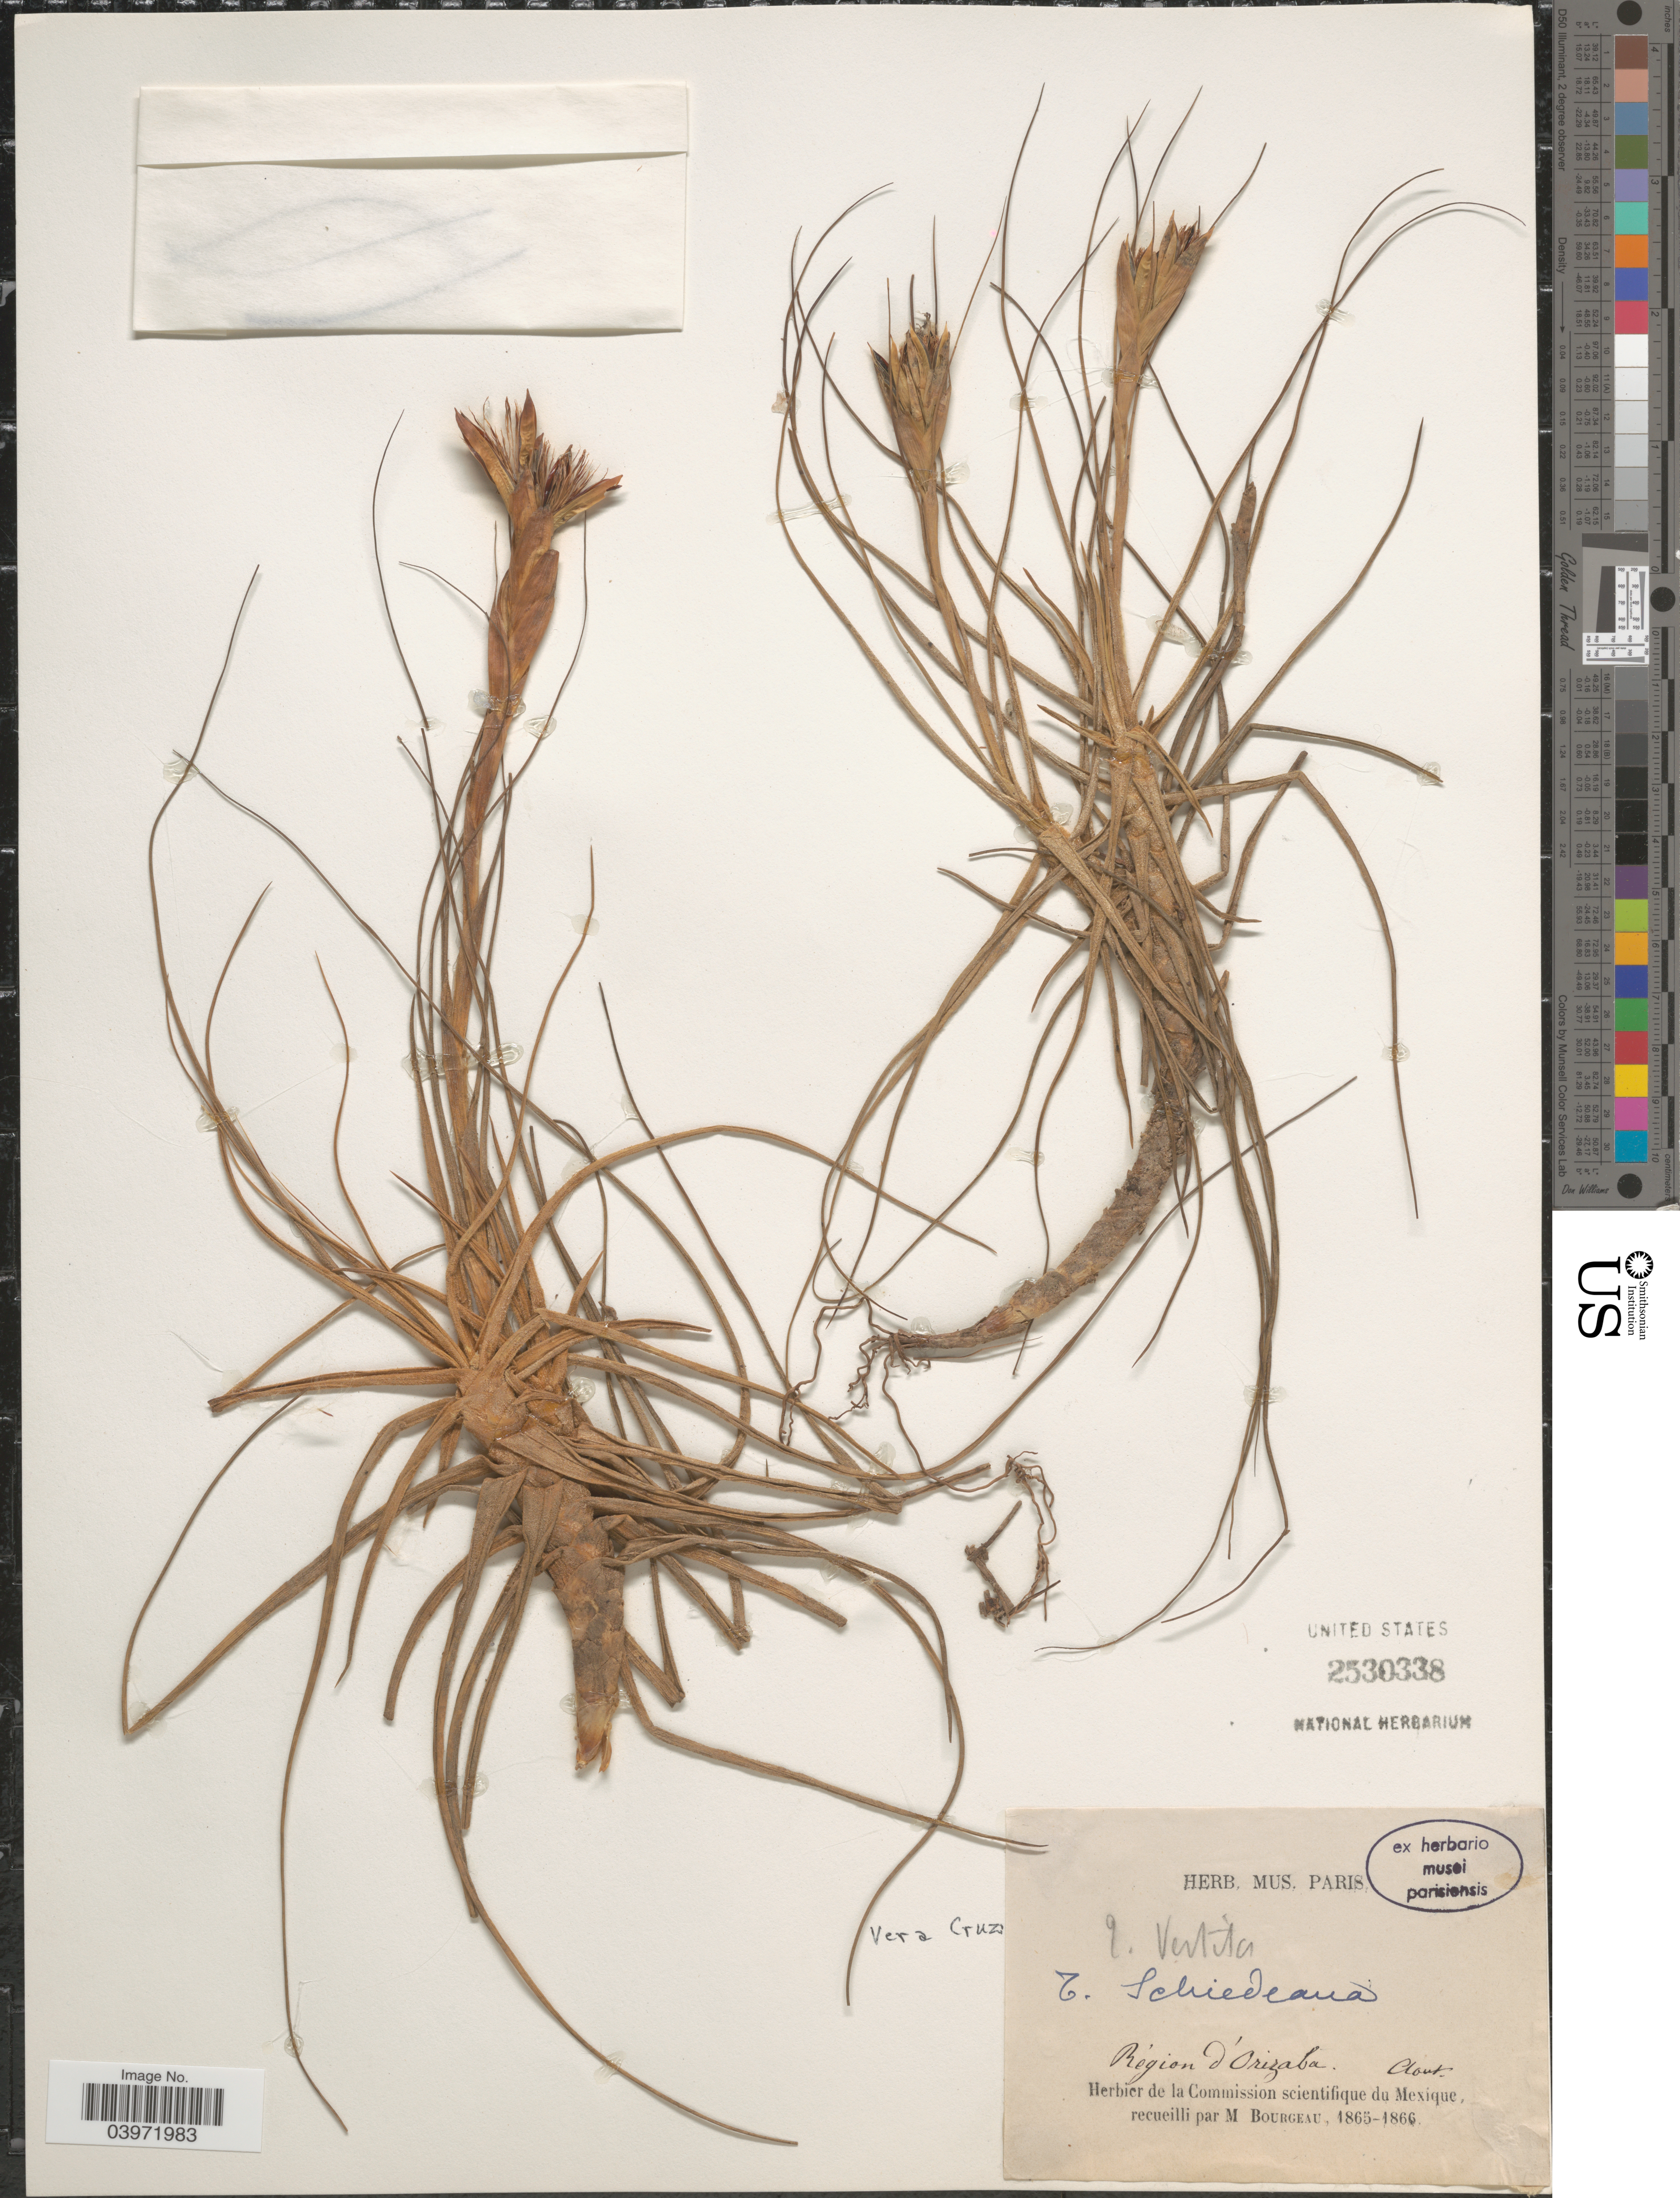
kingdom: Plantae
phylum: Tracheophyta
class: Liliopsida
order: Poales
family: Bromeliaceae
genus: Tillandsia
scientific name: Tillandsia schiedeana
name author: Steud.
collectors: M. Bourgeau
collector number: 9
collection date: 1865-08/1866-08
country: Mexico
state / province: Veracruz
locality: Vera Cruz: Région d'Orizaba.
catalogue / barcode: US 2530338